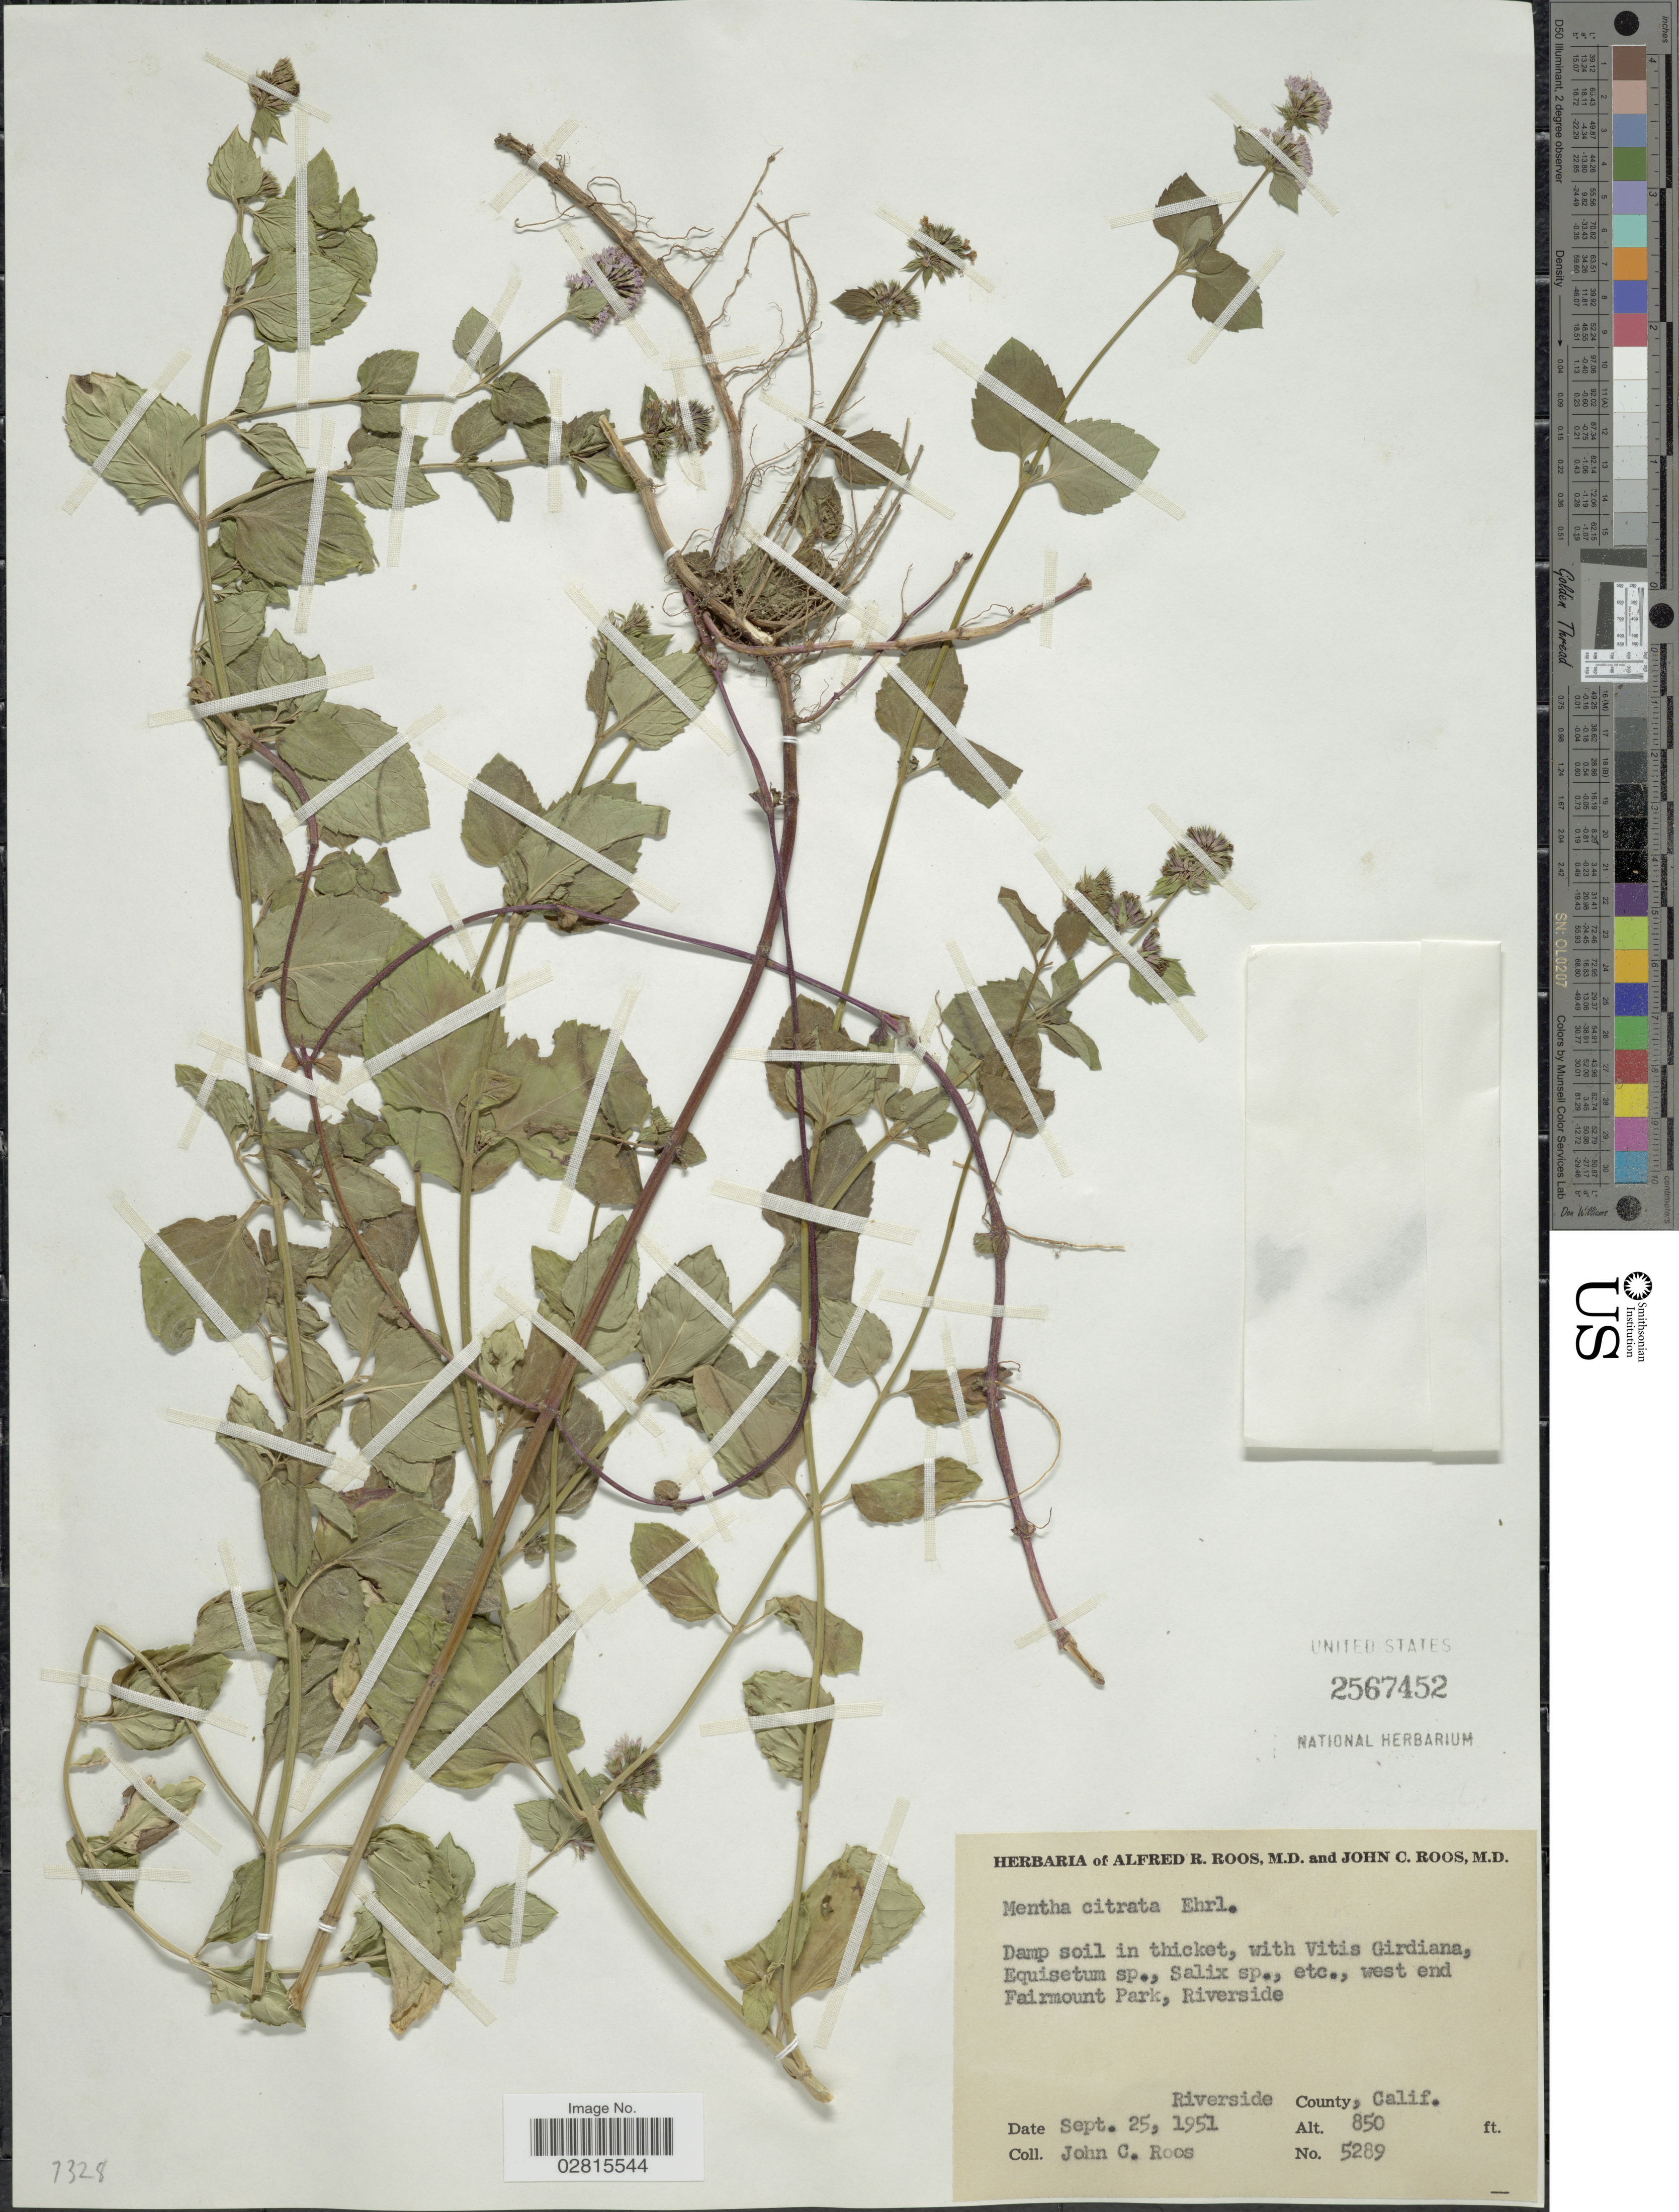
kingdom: Plantae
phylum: Tracheophyta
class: Magnoliopsida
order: Lamiales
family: Lamiaceae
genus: Mentha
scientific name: Mentha citrata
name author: Ehrh.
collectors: J. C. Roos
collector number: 5289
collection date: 1951-09-25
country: United States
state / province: California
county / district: Riverside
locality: West end Fairmount Park, Riverside, Riverside County.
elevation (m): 259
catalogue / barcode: US 2567452